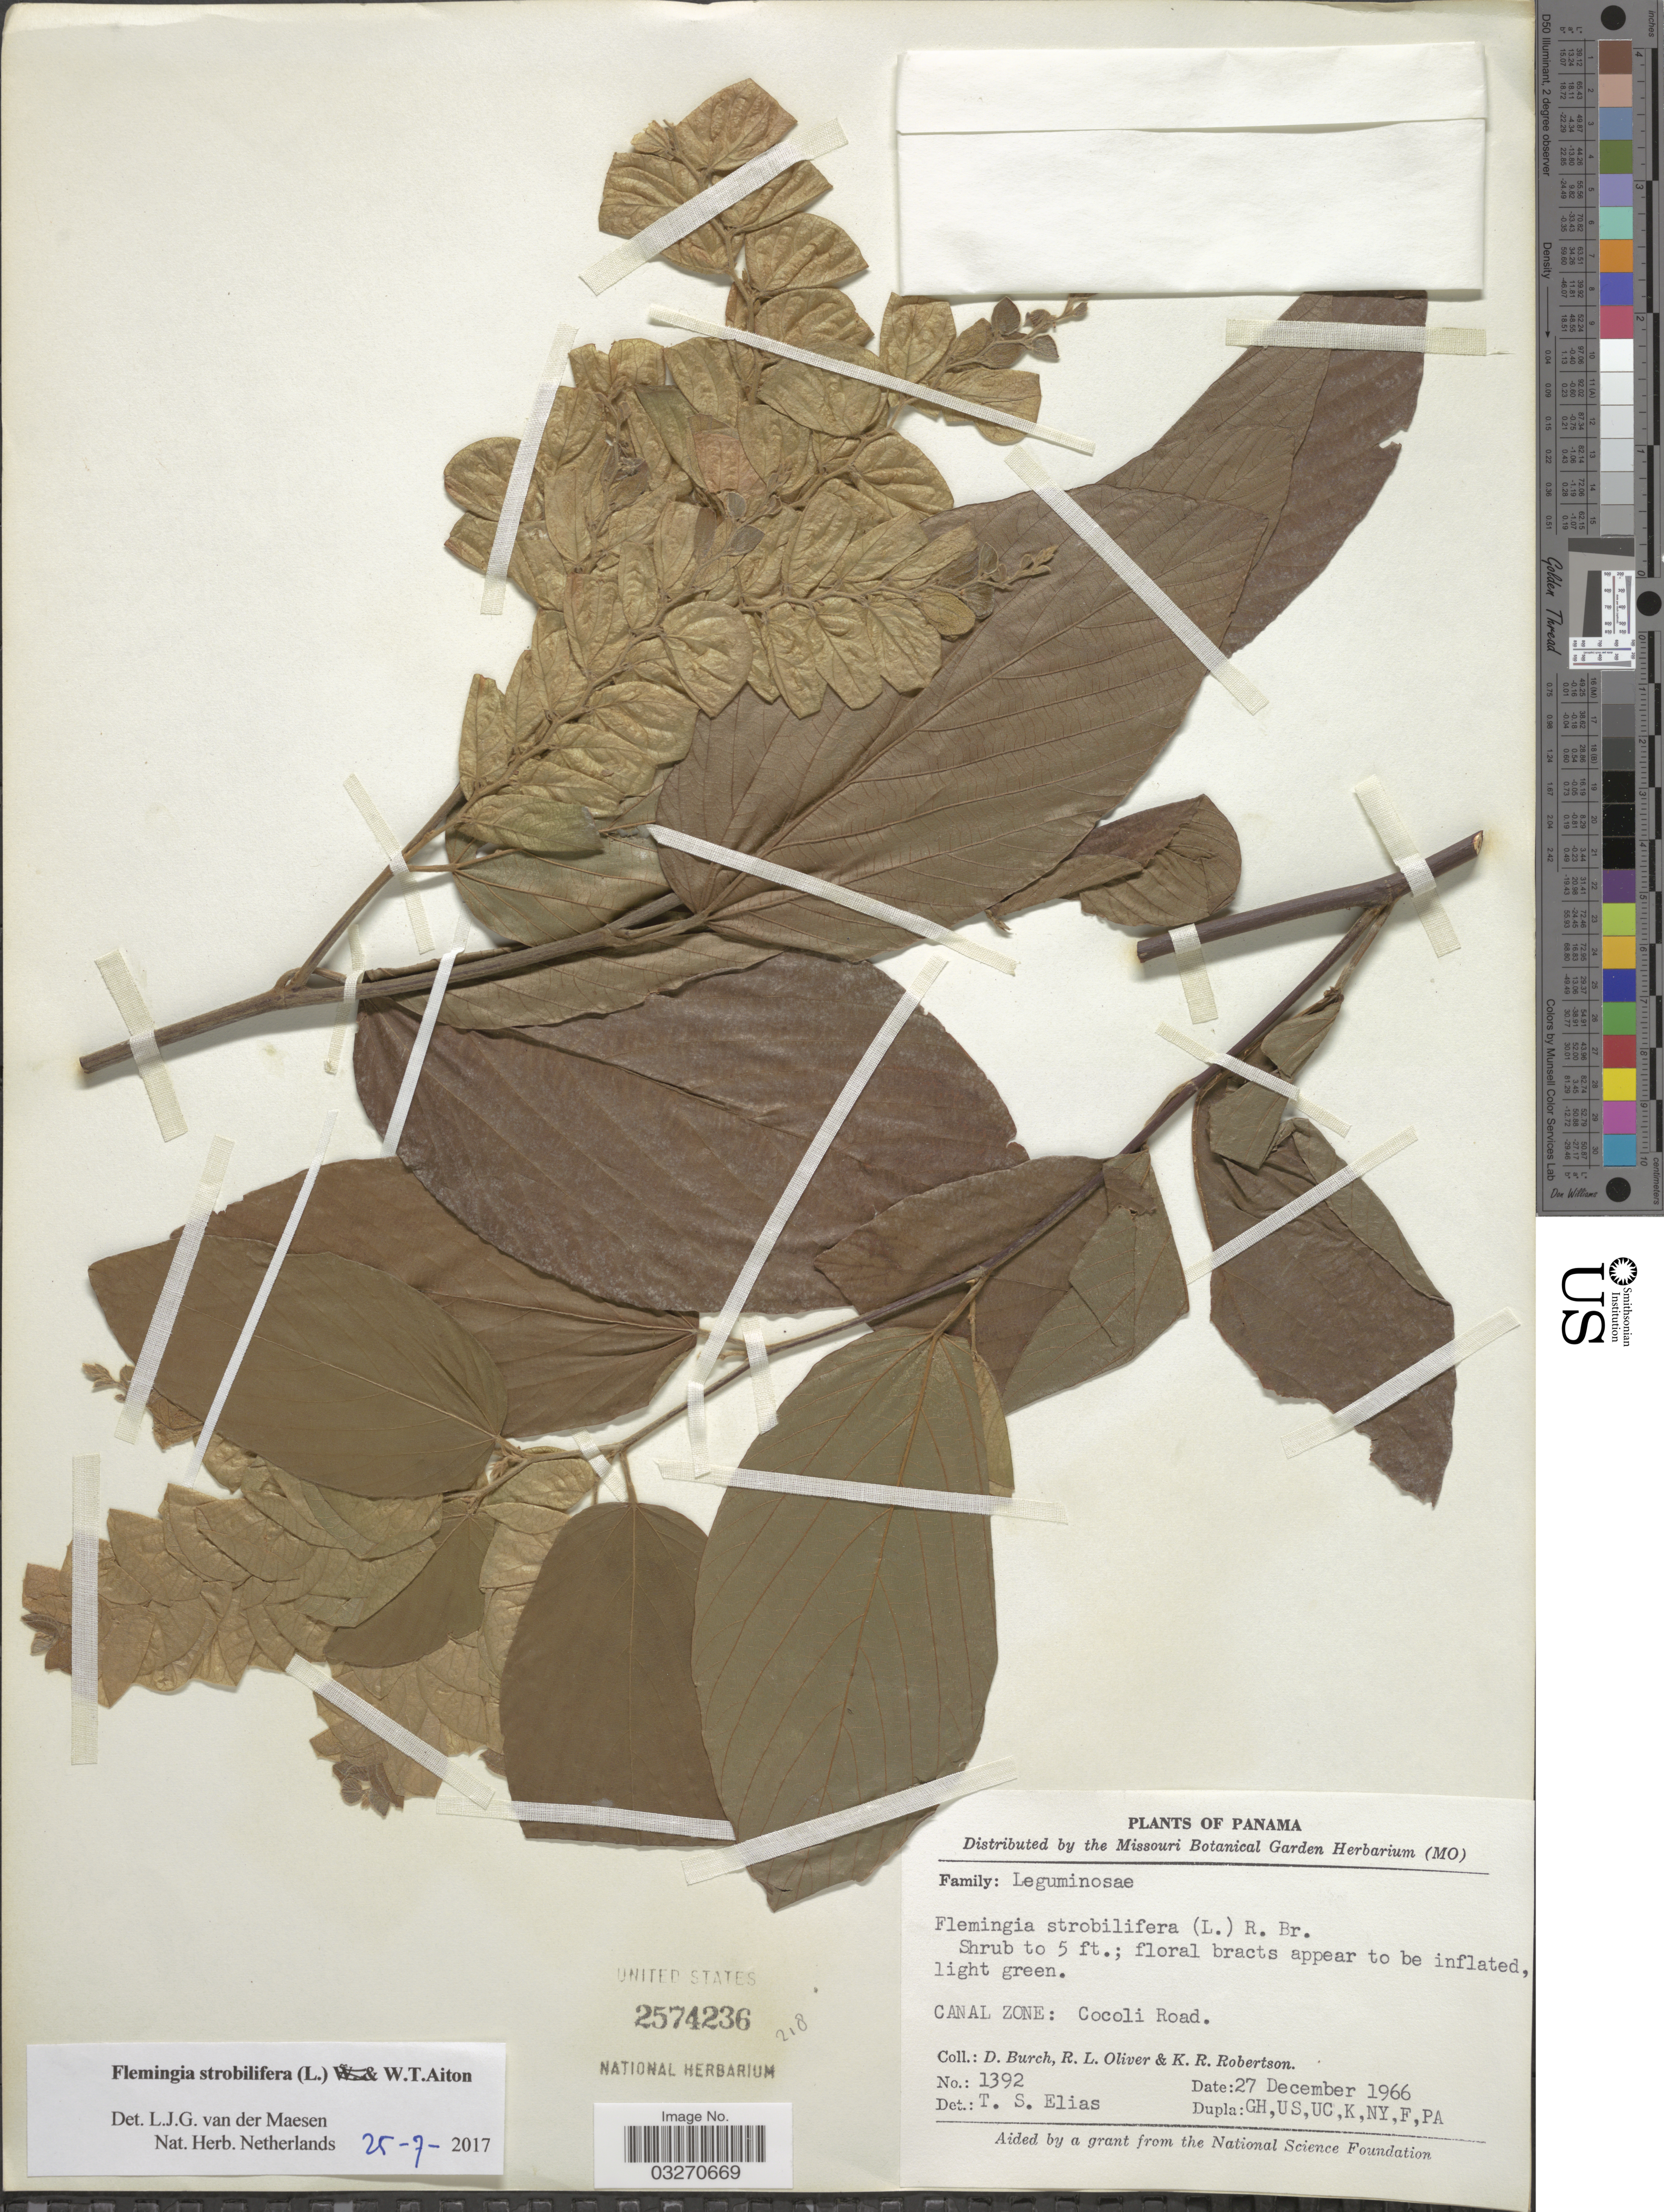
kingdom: Plantae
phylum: Tracheophyta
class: Magnoliopsida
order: Fabales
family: Fabaceae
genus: Flemingia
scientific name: Flemingia strobilifera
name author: (L.) W.T. Aiton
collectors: D. Burch, R. Oliver & K. Robertson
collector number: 1392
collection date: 1966-12-27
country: Panama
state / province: Panamá Oeste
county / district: Canal Zone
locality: Cocoli Road.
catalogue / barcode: US 2574236